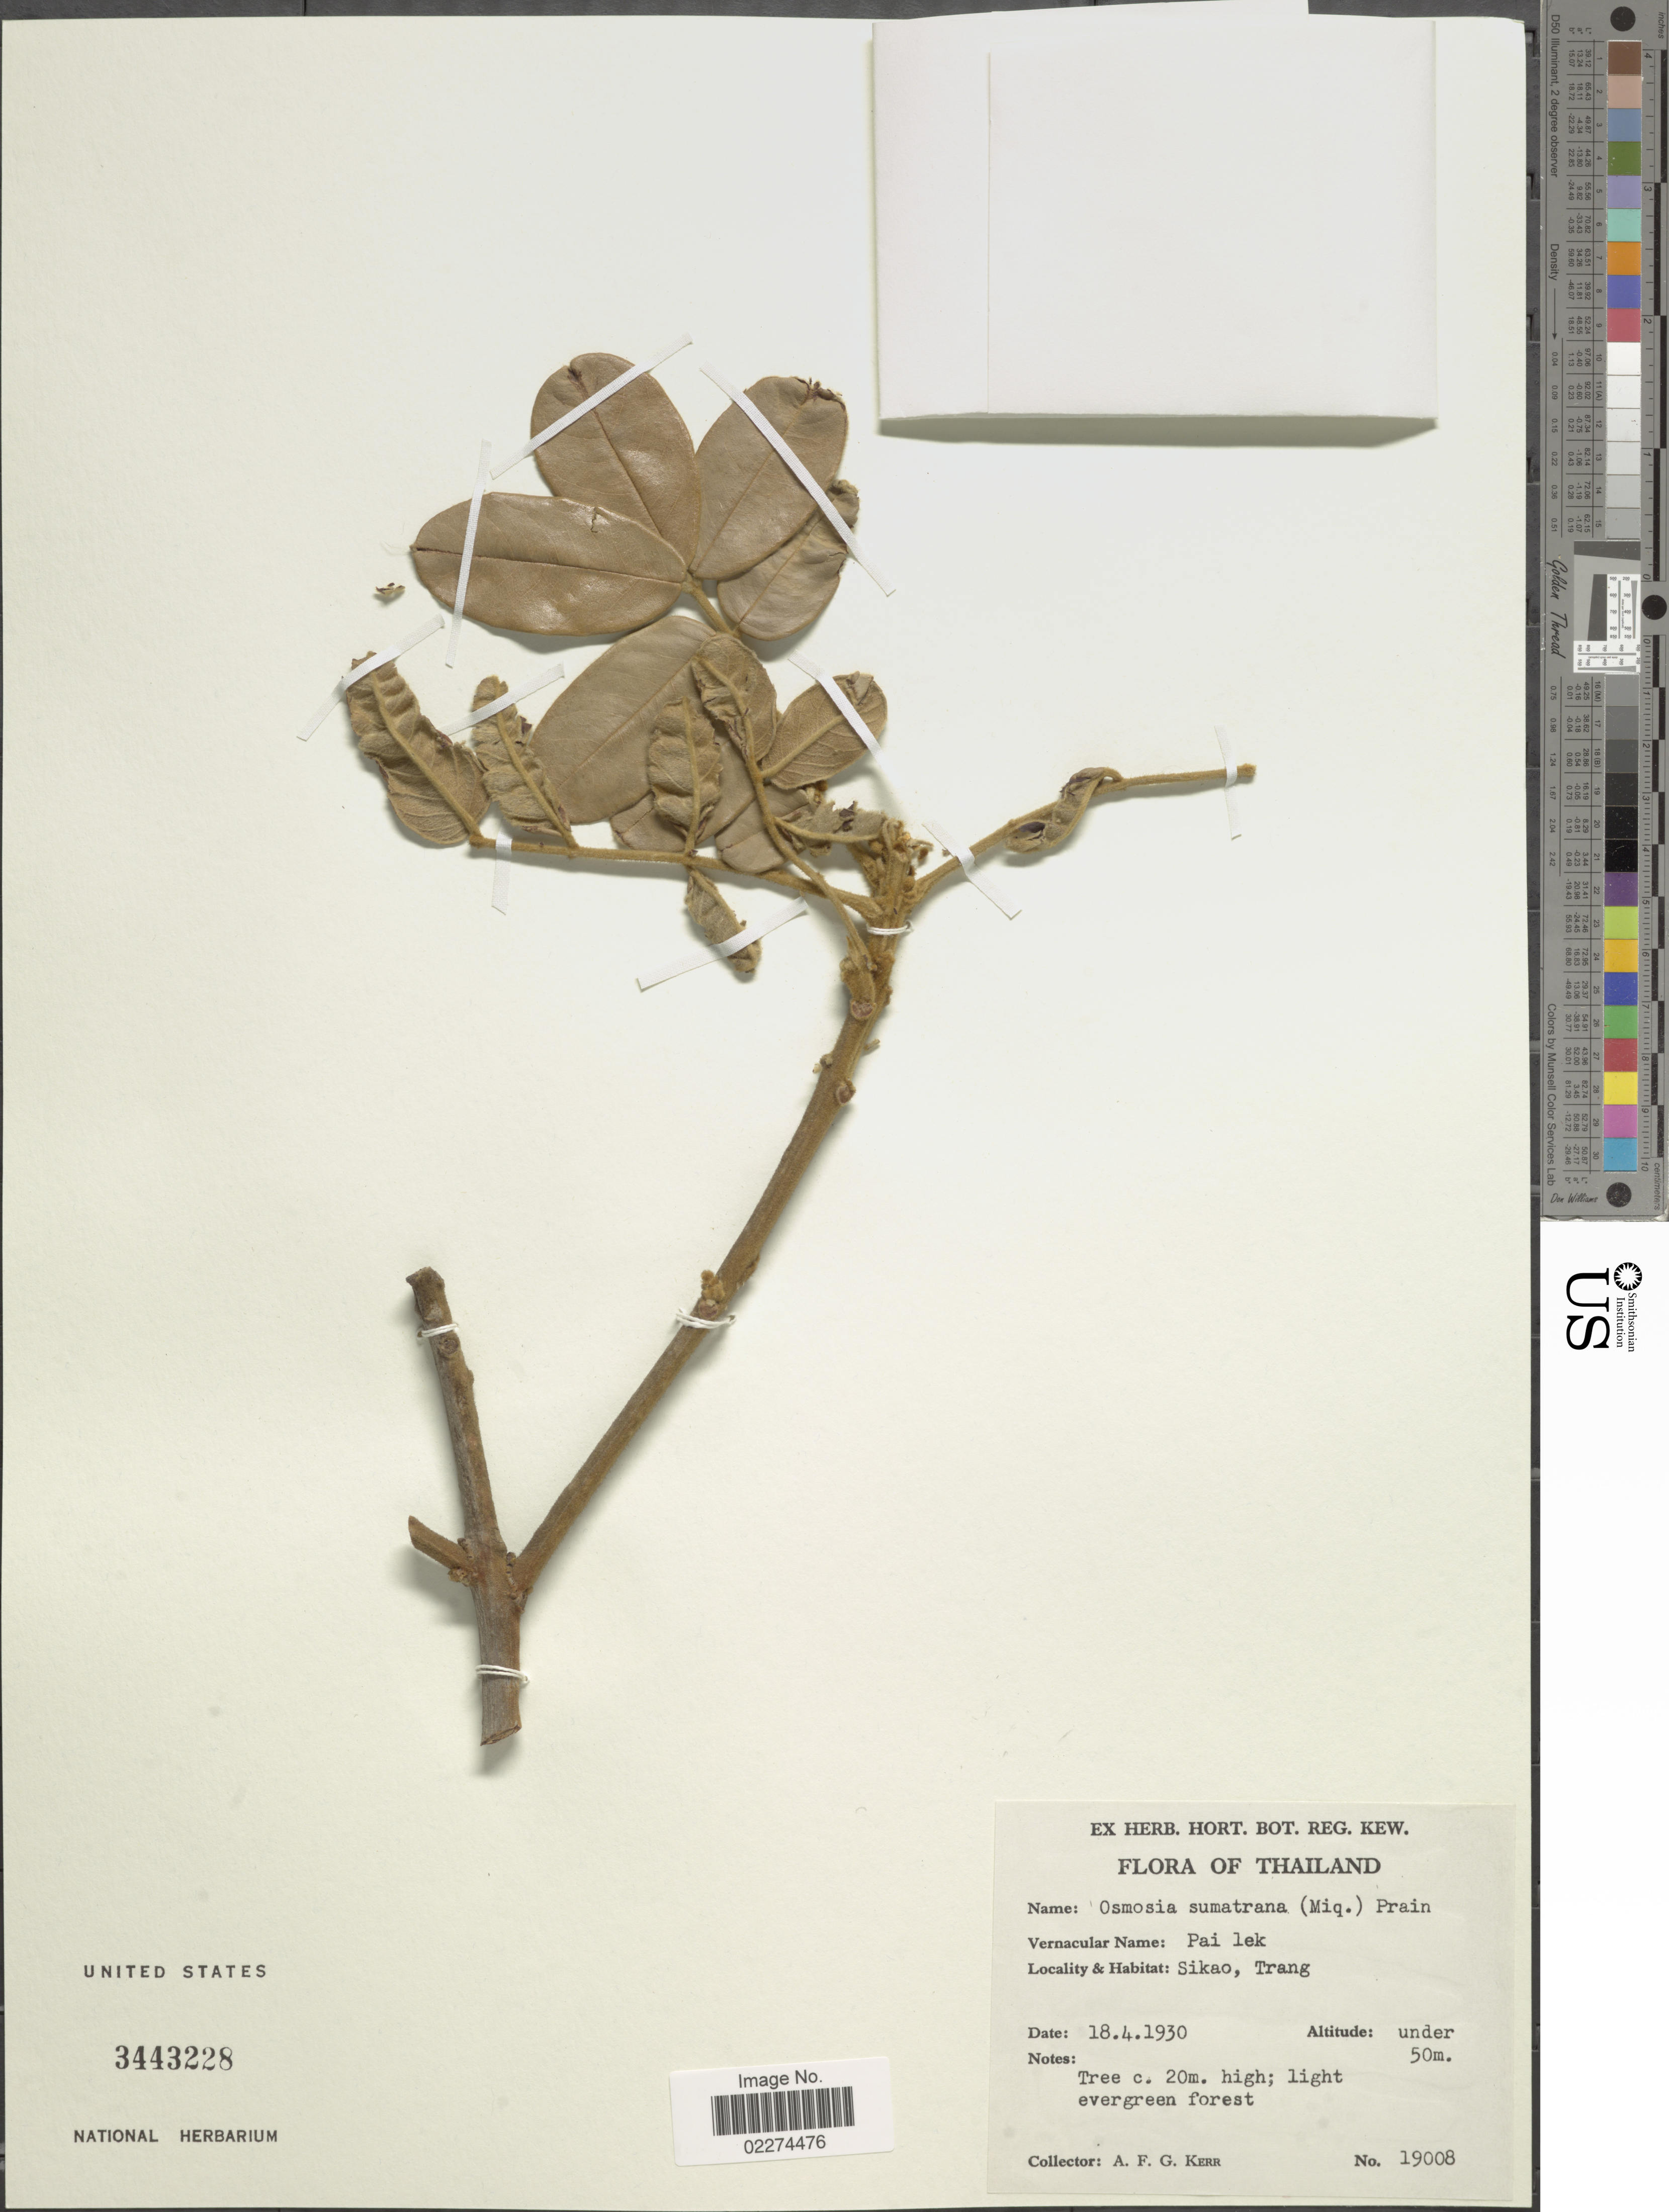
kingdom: Plantae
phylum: Tracheophyta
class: Magnoliopsida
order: Fabales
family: Fabaceae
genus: Ormosia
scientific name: Ormosia sumatrana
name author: Prain ex King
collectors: A. F. G. Kerr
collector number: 19008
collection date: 1930-04-18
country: Thailand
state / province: Trang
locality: Thailand, Sikao, Trang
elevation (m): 50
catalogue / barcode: US 3443228